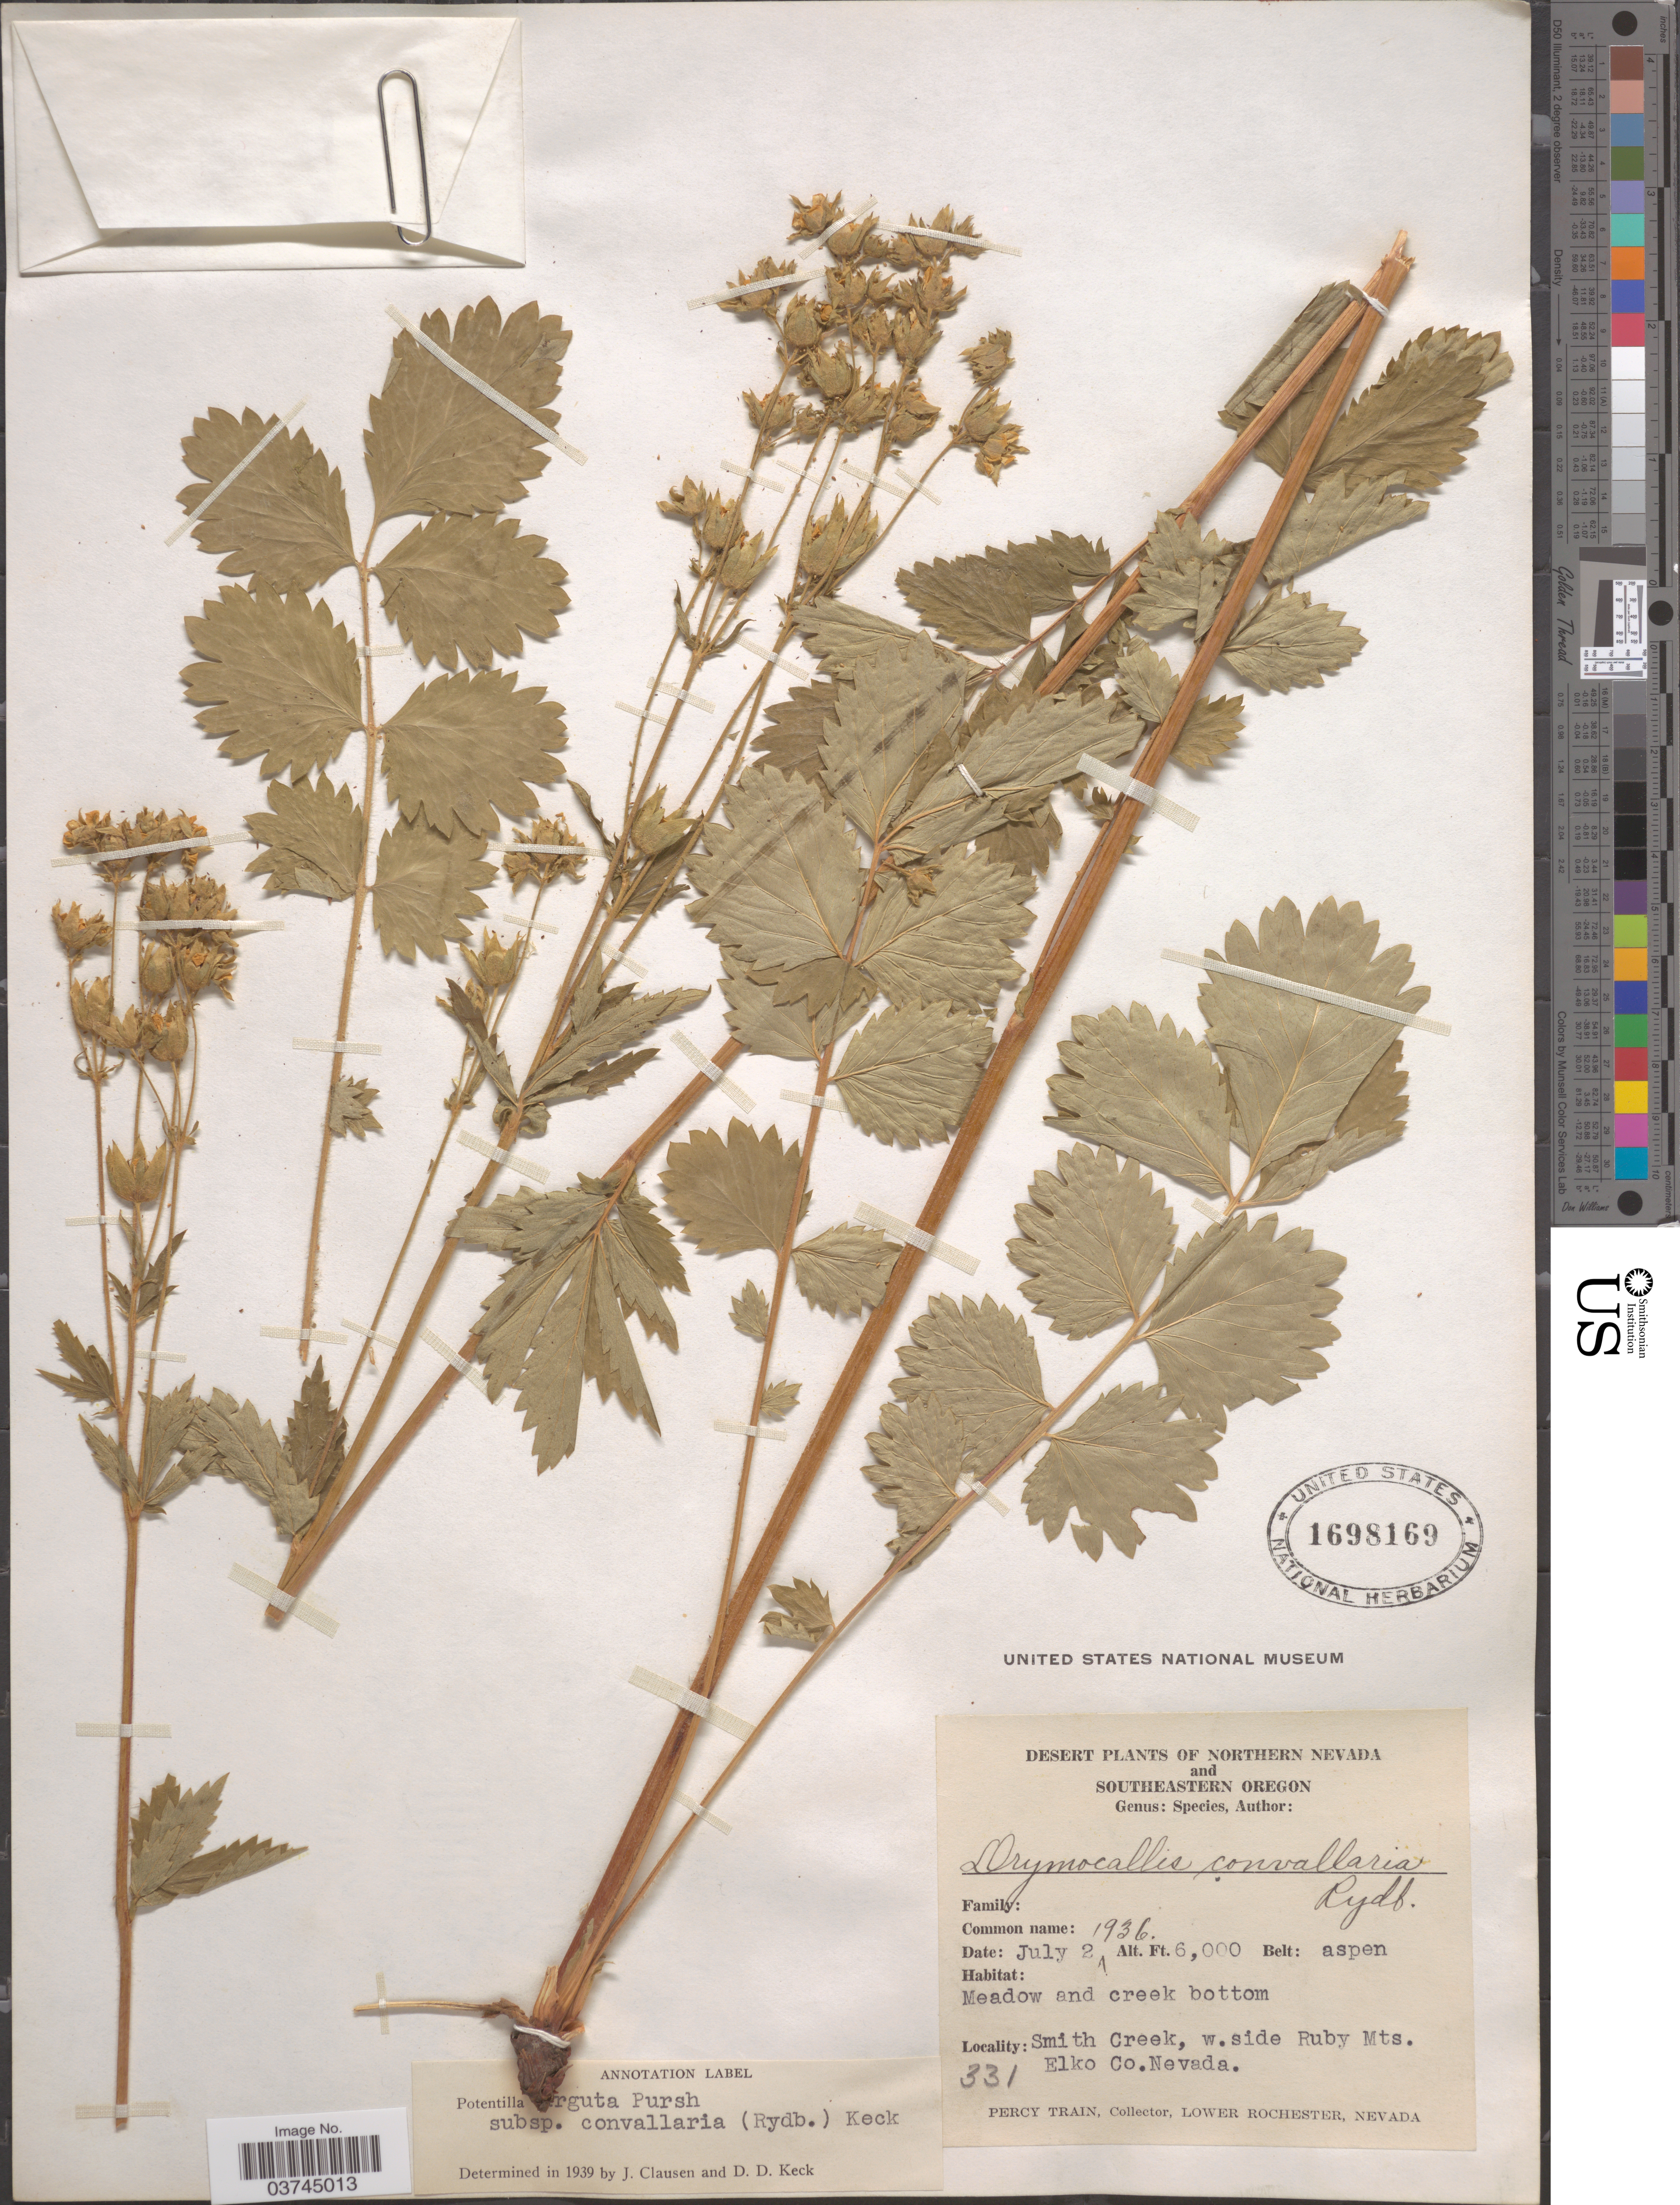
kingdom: Plantae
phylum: Tracheophyta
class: Magnoliopsida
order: Rosales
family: Rosaceae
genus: Drymocallis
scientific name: Drymocallis convallaria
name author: (Rydb.) Rydb.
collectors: P. Train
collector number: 331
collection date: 1936-07-02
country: United States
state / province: Nevada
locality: Northern Nevada. Belt: aspen. Smith Creek, w. side Ruby Mts. Elko Co.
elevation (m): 1829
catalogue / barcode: US 1698169